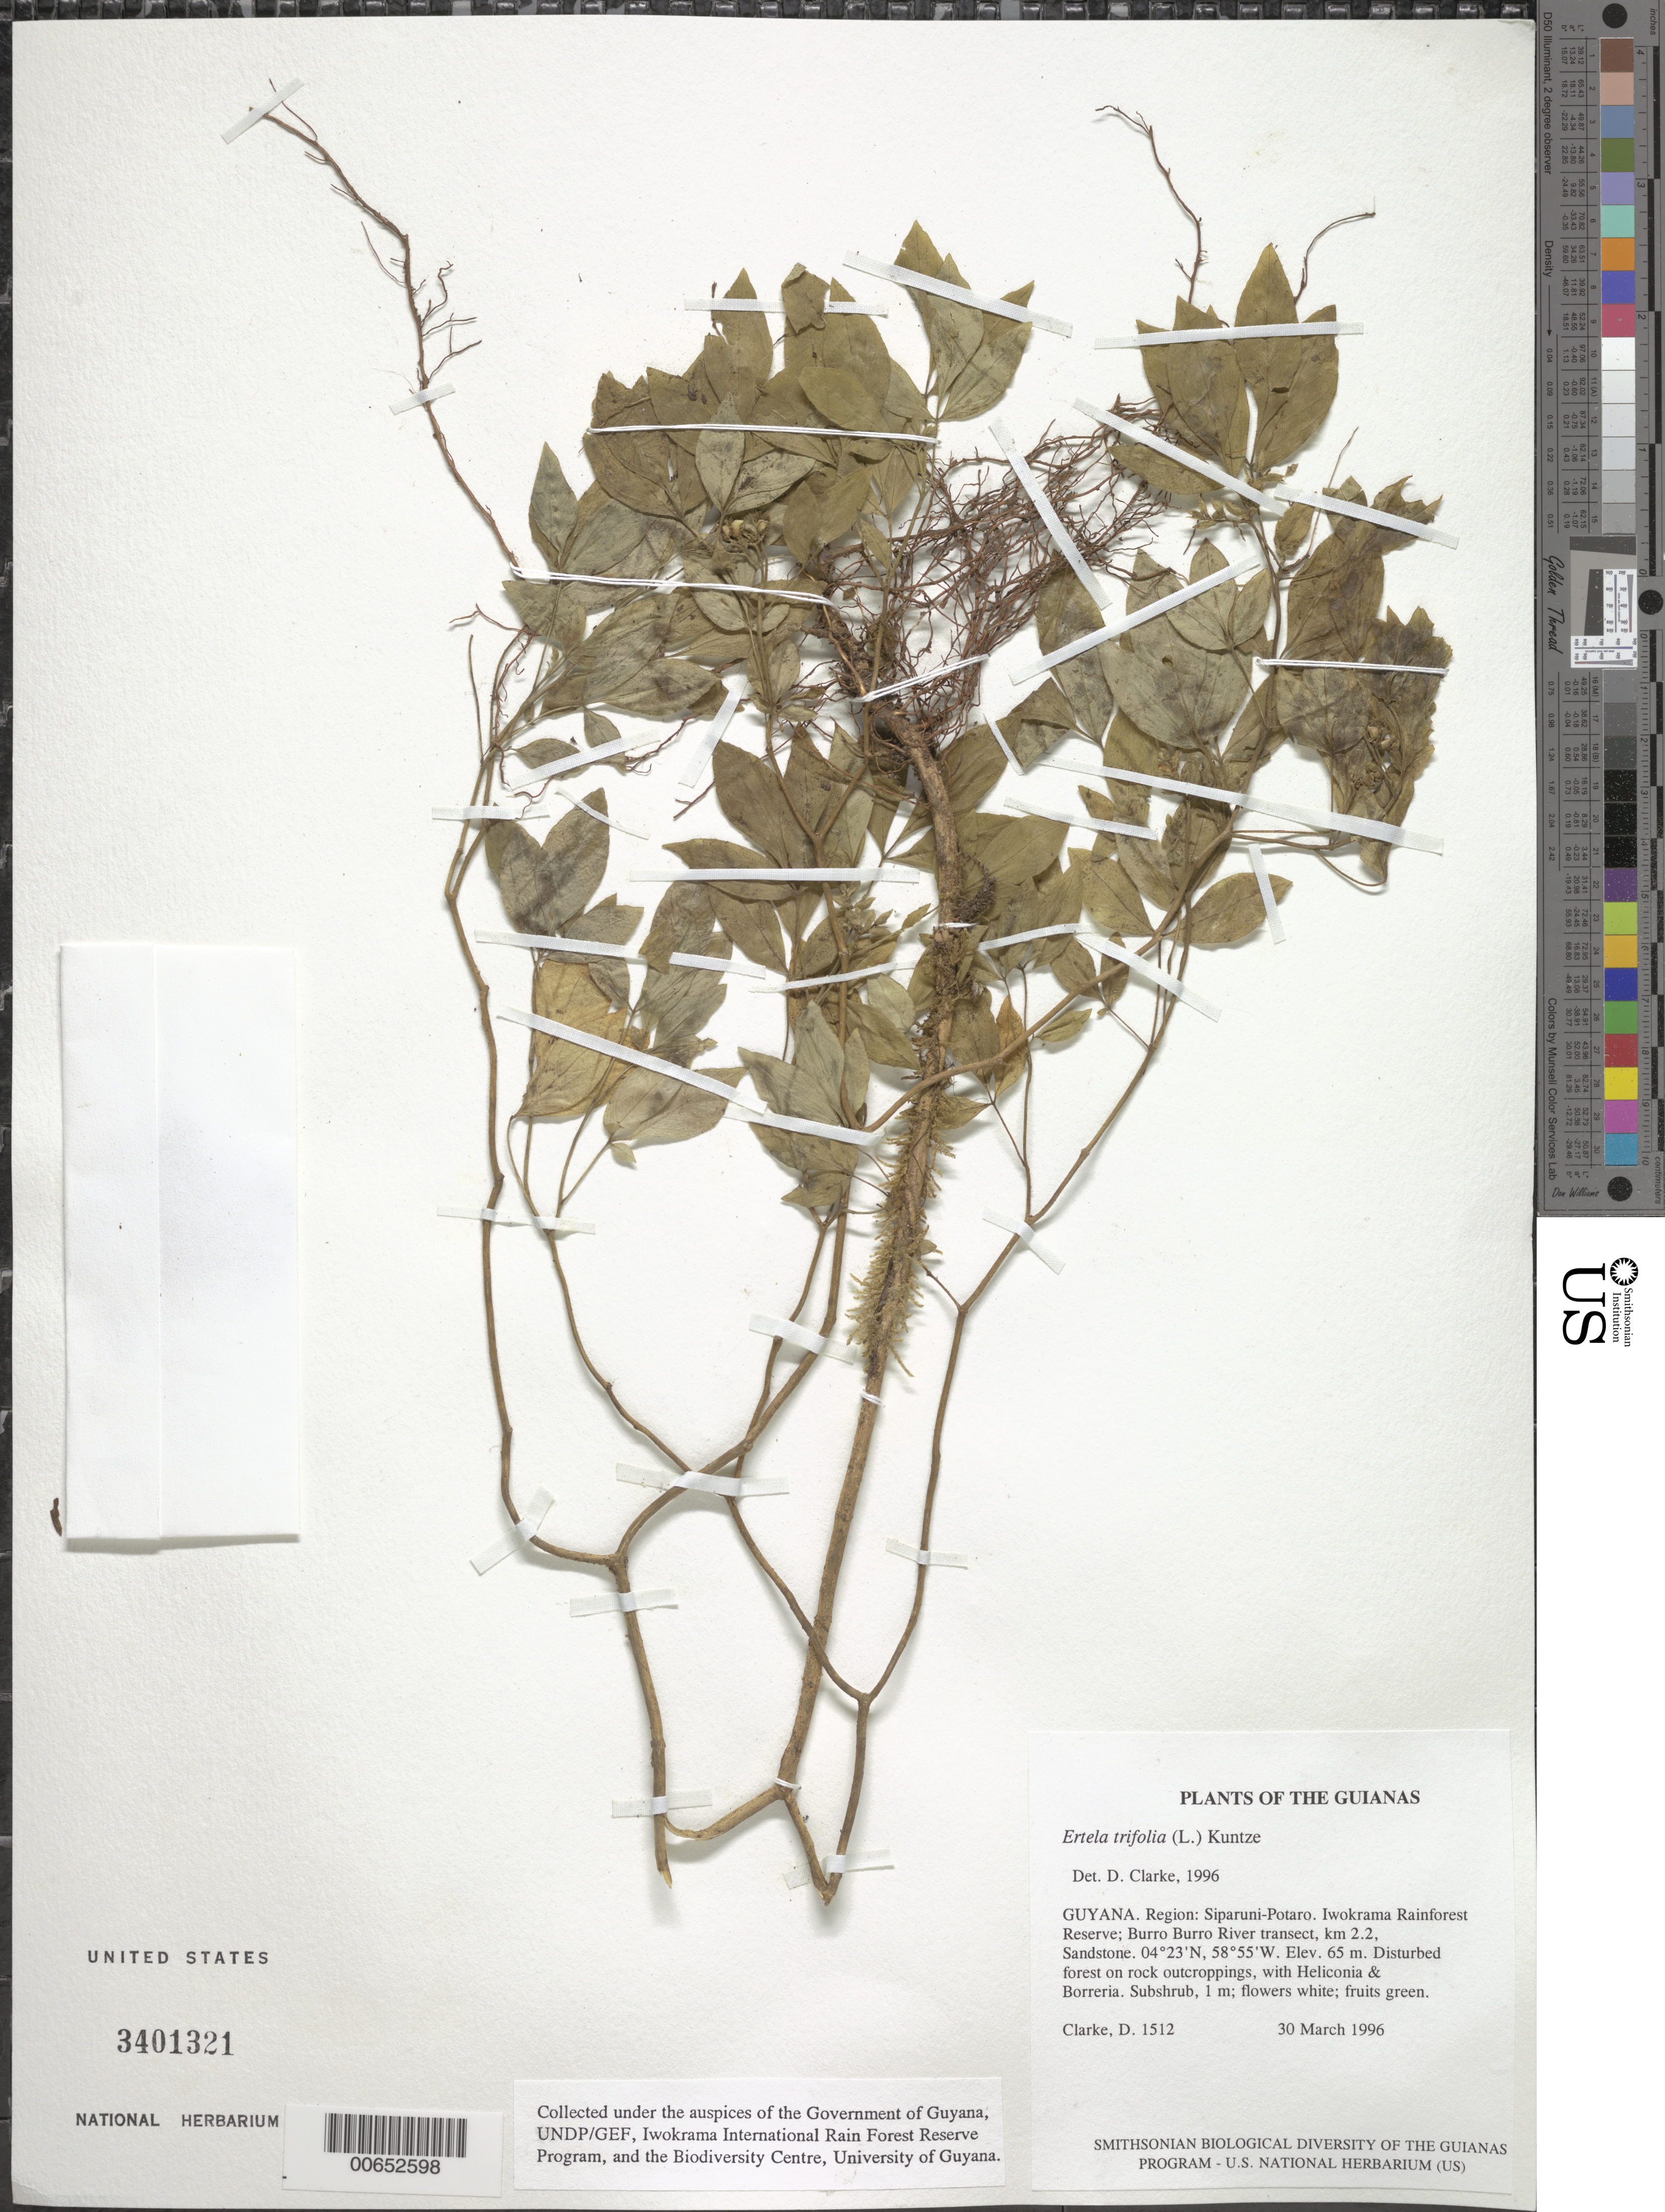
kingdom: Plantae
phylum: Tracheophyta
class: Magnoliopsida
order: Sapindales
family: Rutaceae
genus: Ertela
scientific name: Ertela trifolia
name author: (L.) Kuntze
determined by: Clarke, H. D., University of North Carolina (Asheville)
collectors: H. D. Clarke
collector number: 1512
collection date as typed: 30 March 1996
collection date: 1996-03-30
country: Guyana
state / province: Potaro-Siparuni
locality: Iwokrama Rainforest Reserve; Burro Burro River transect, km 2.2, Sandstone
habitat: Disturbed forest on rock outcroppings, with Heliconia & Borreria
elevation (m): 65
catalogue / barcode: US 3401321